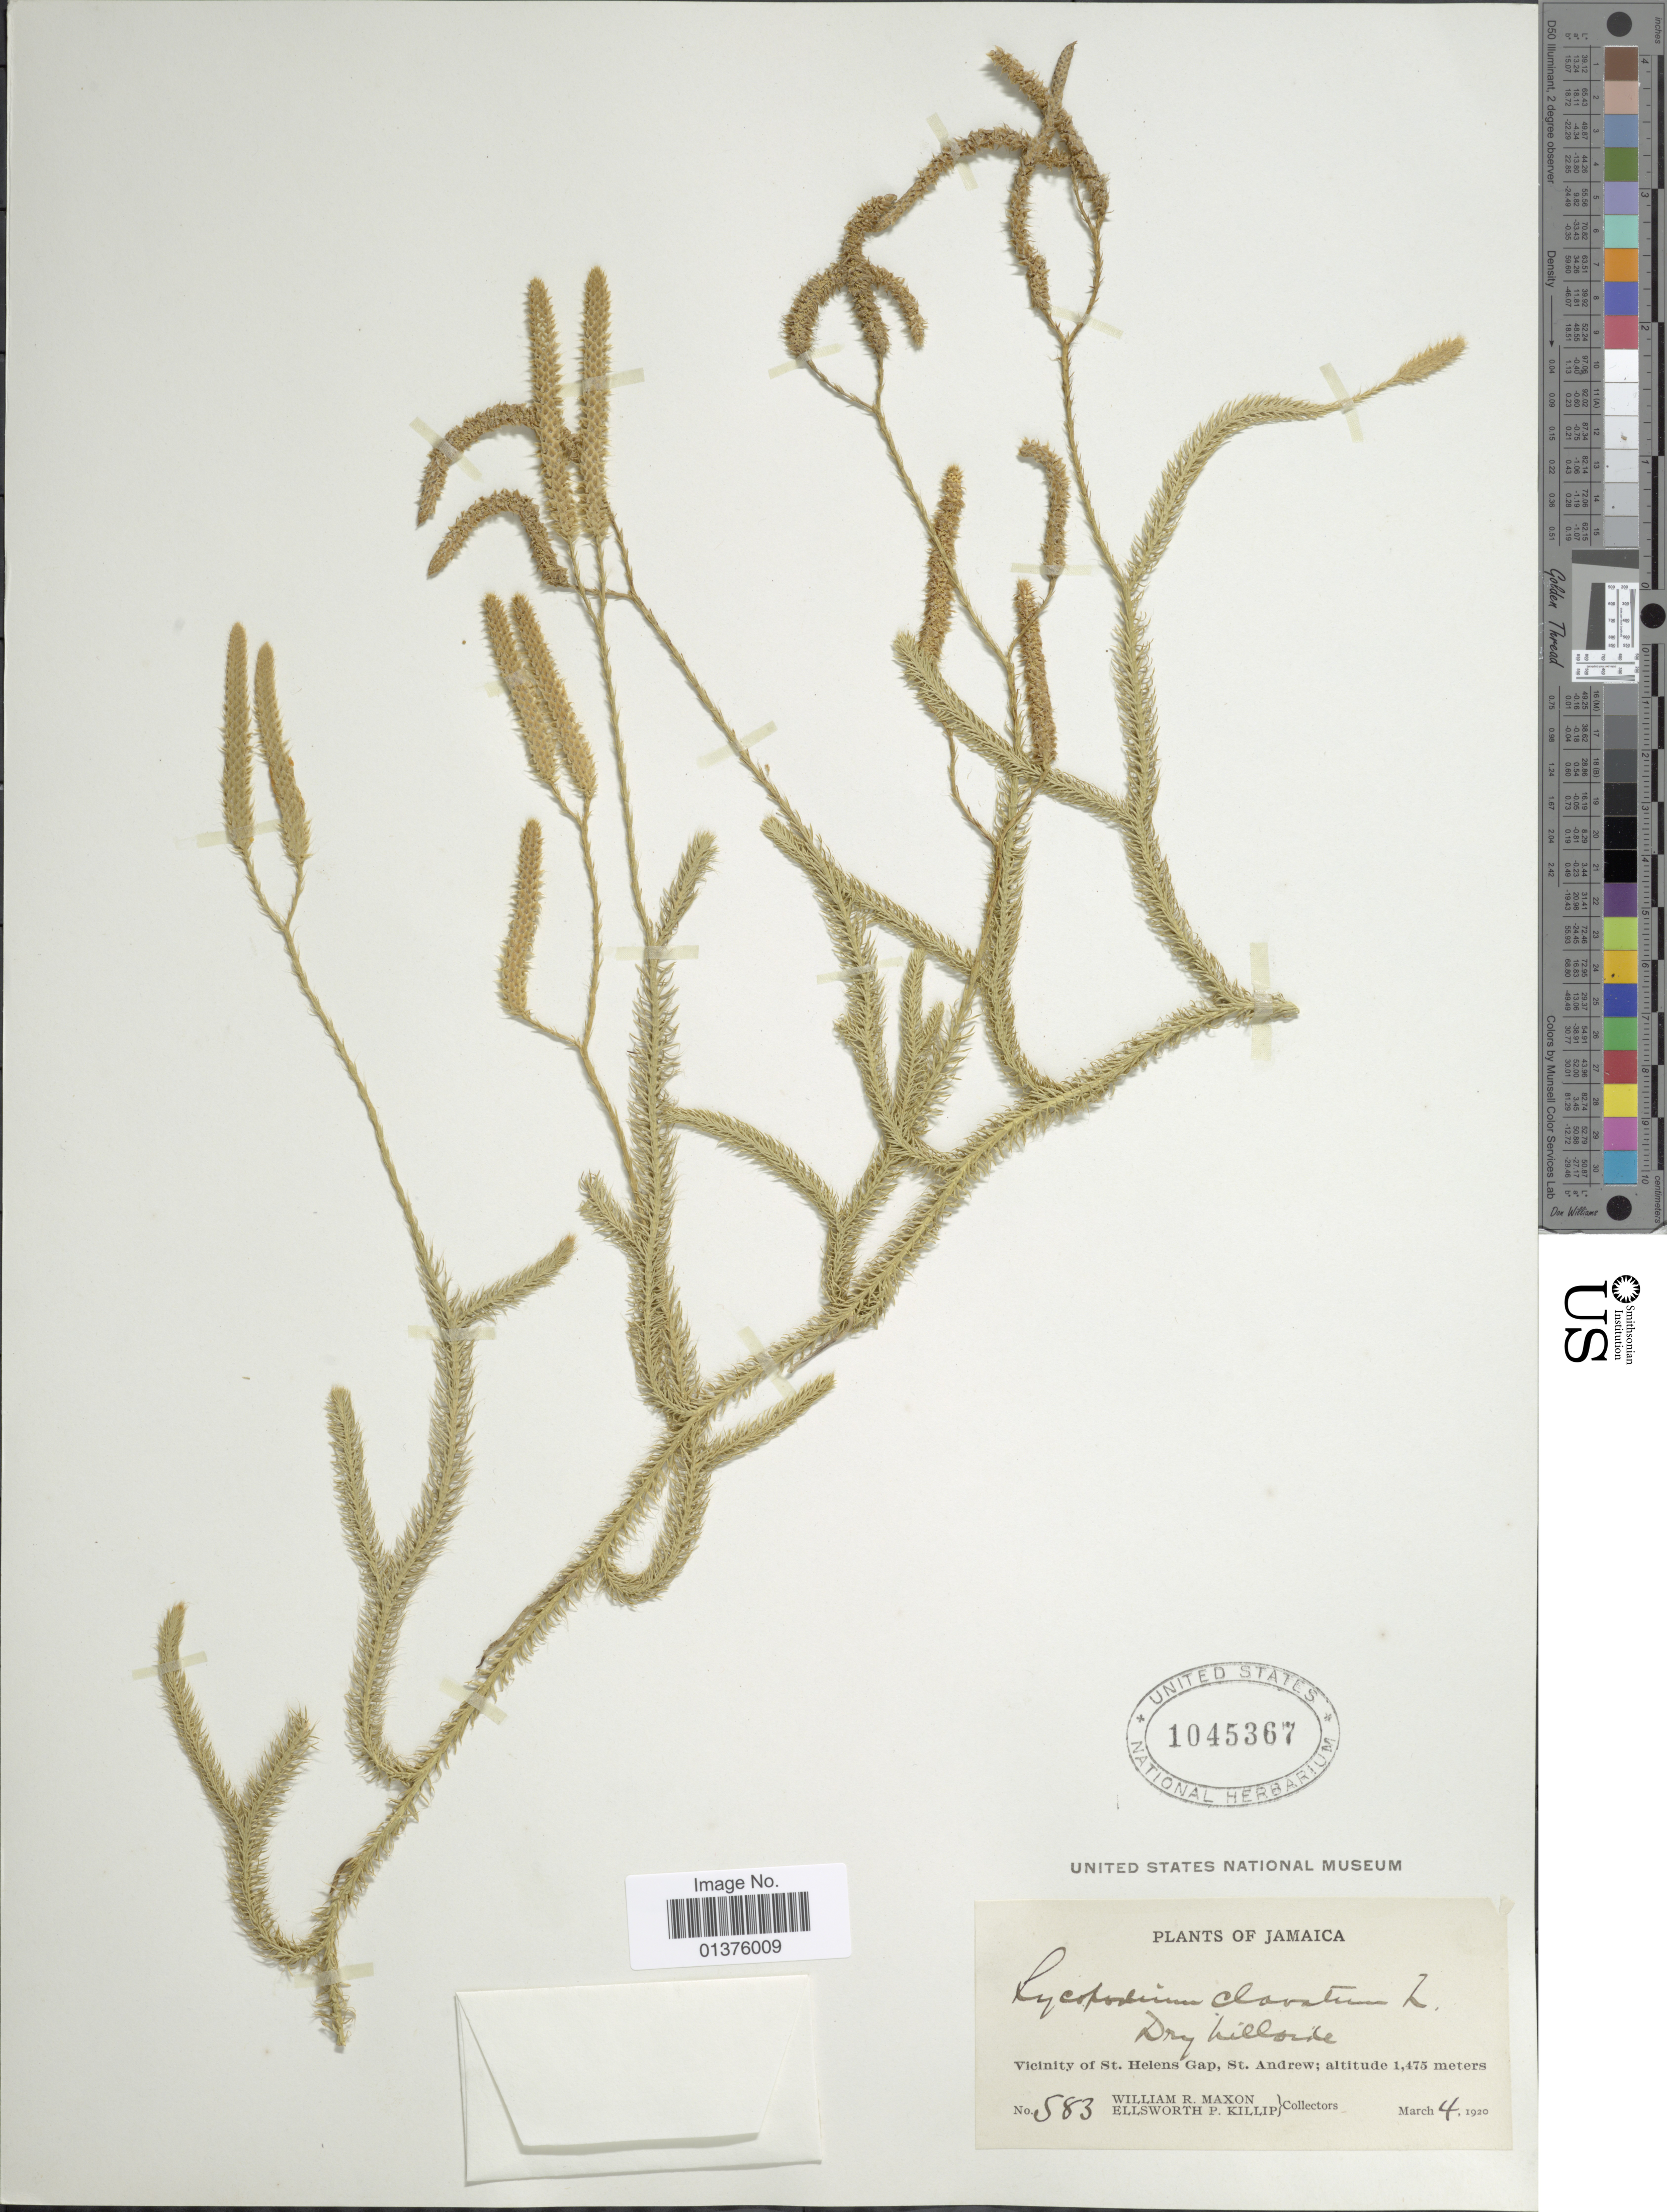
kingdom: Plantae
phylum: Tracheophyta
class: Lycopodiopsida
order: Lycopodiales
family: Lycopodiaceae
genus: Lycopodium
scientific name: Lycopodium clavatum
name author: L.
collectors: W. R. Maxon & E. P. Killip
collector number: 583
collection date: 1920-03-04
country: Jamaica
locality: Vicinity of St. Helens Gap, St. Andrew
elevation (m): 1475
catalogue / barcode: US 1045367